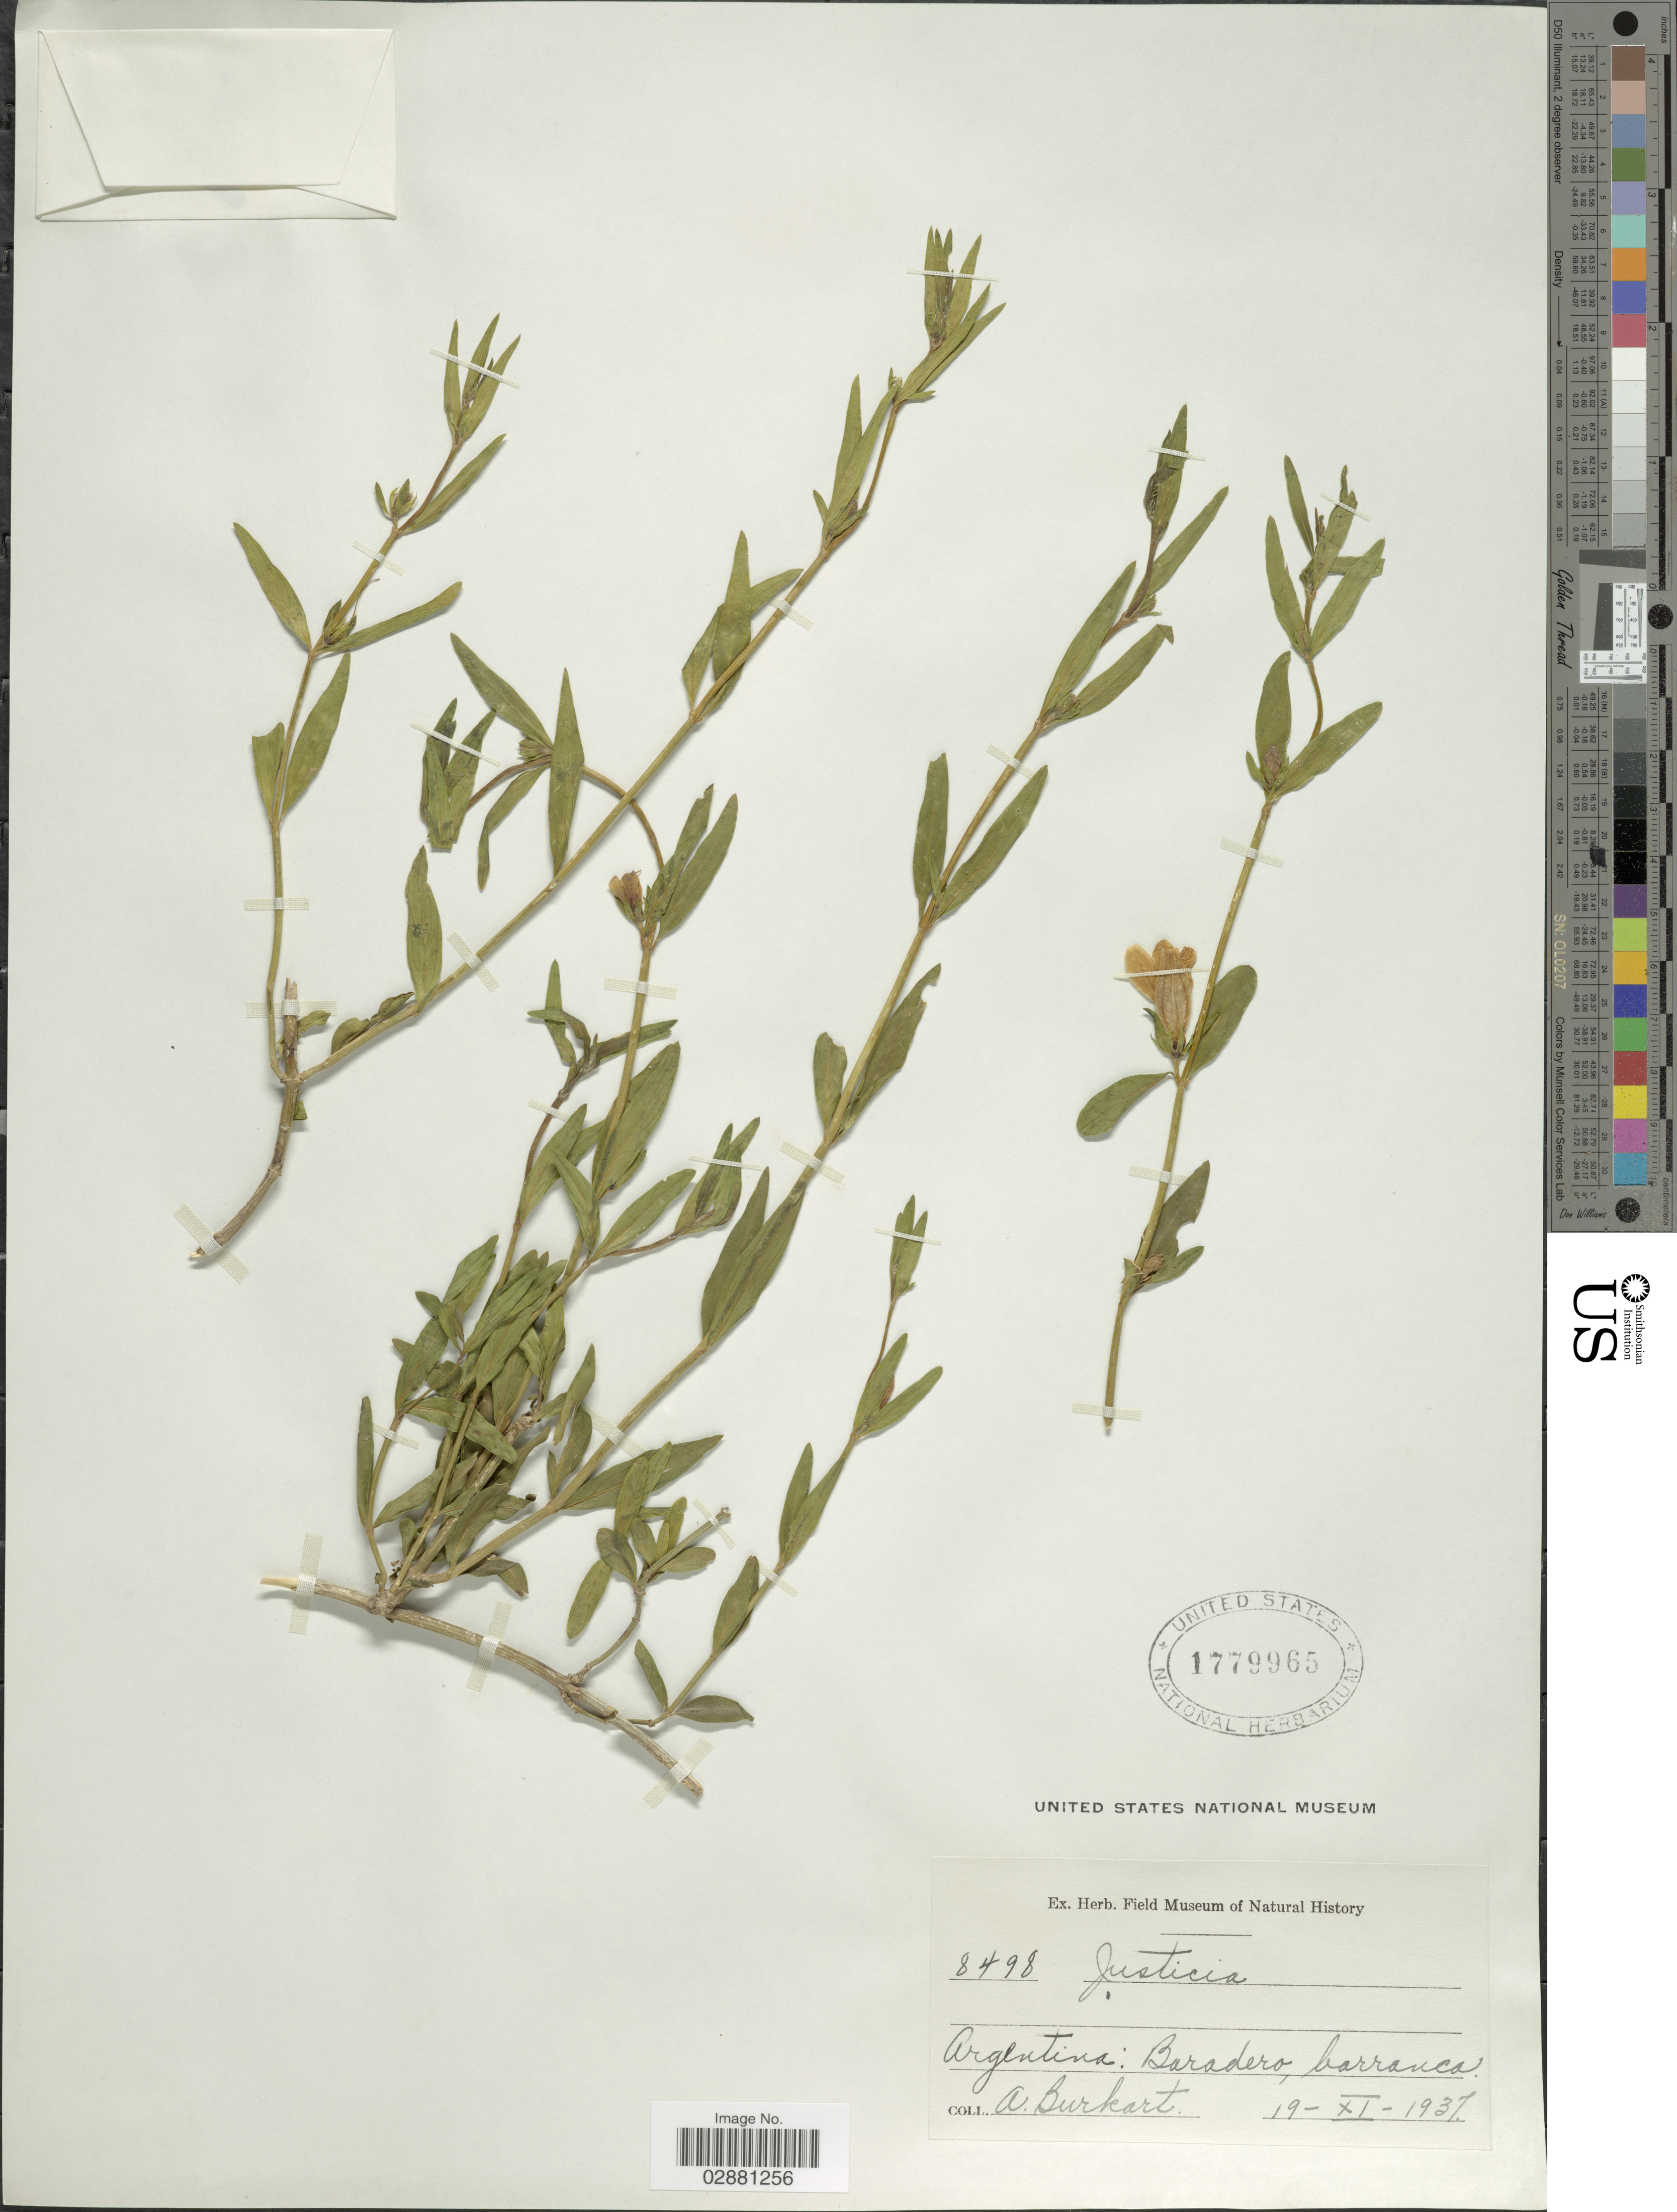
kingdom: Plantae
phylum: Tracheophyta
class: Magnoliopsida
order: Lamiales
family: Acanthaceae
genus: Justicia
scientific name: Justicia tweediana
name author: (Nees) Griseb.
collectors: A. E. Burkart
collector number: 8498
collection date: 1937-11-19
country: Argentina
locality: Baradero, barranca.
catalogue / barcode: US 1779965